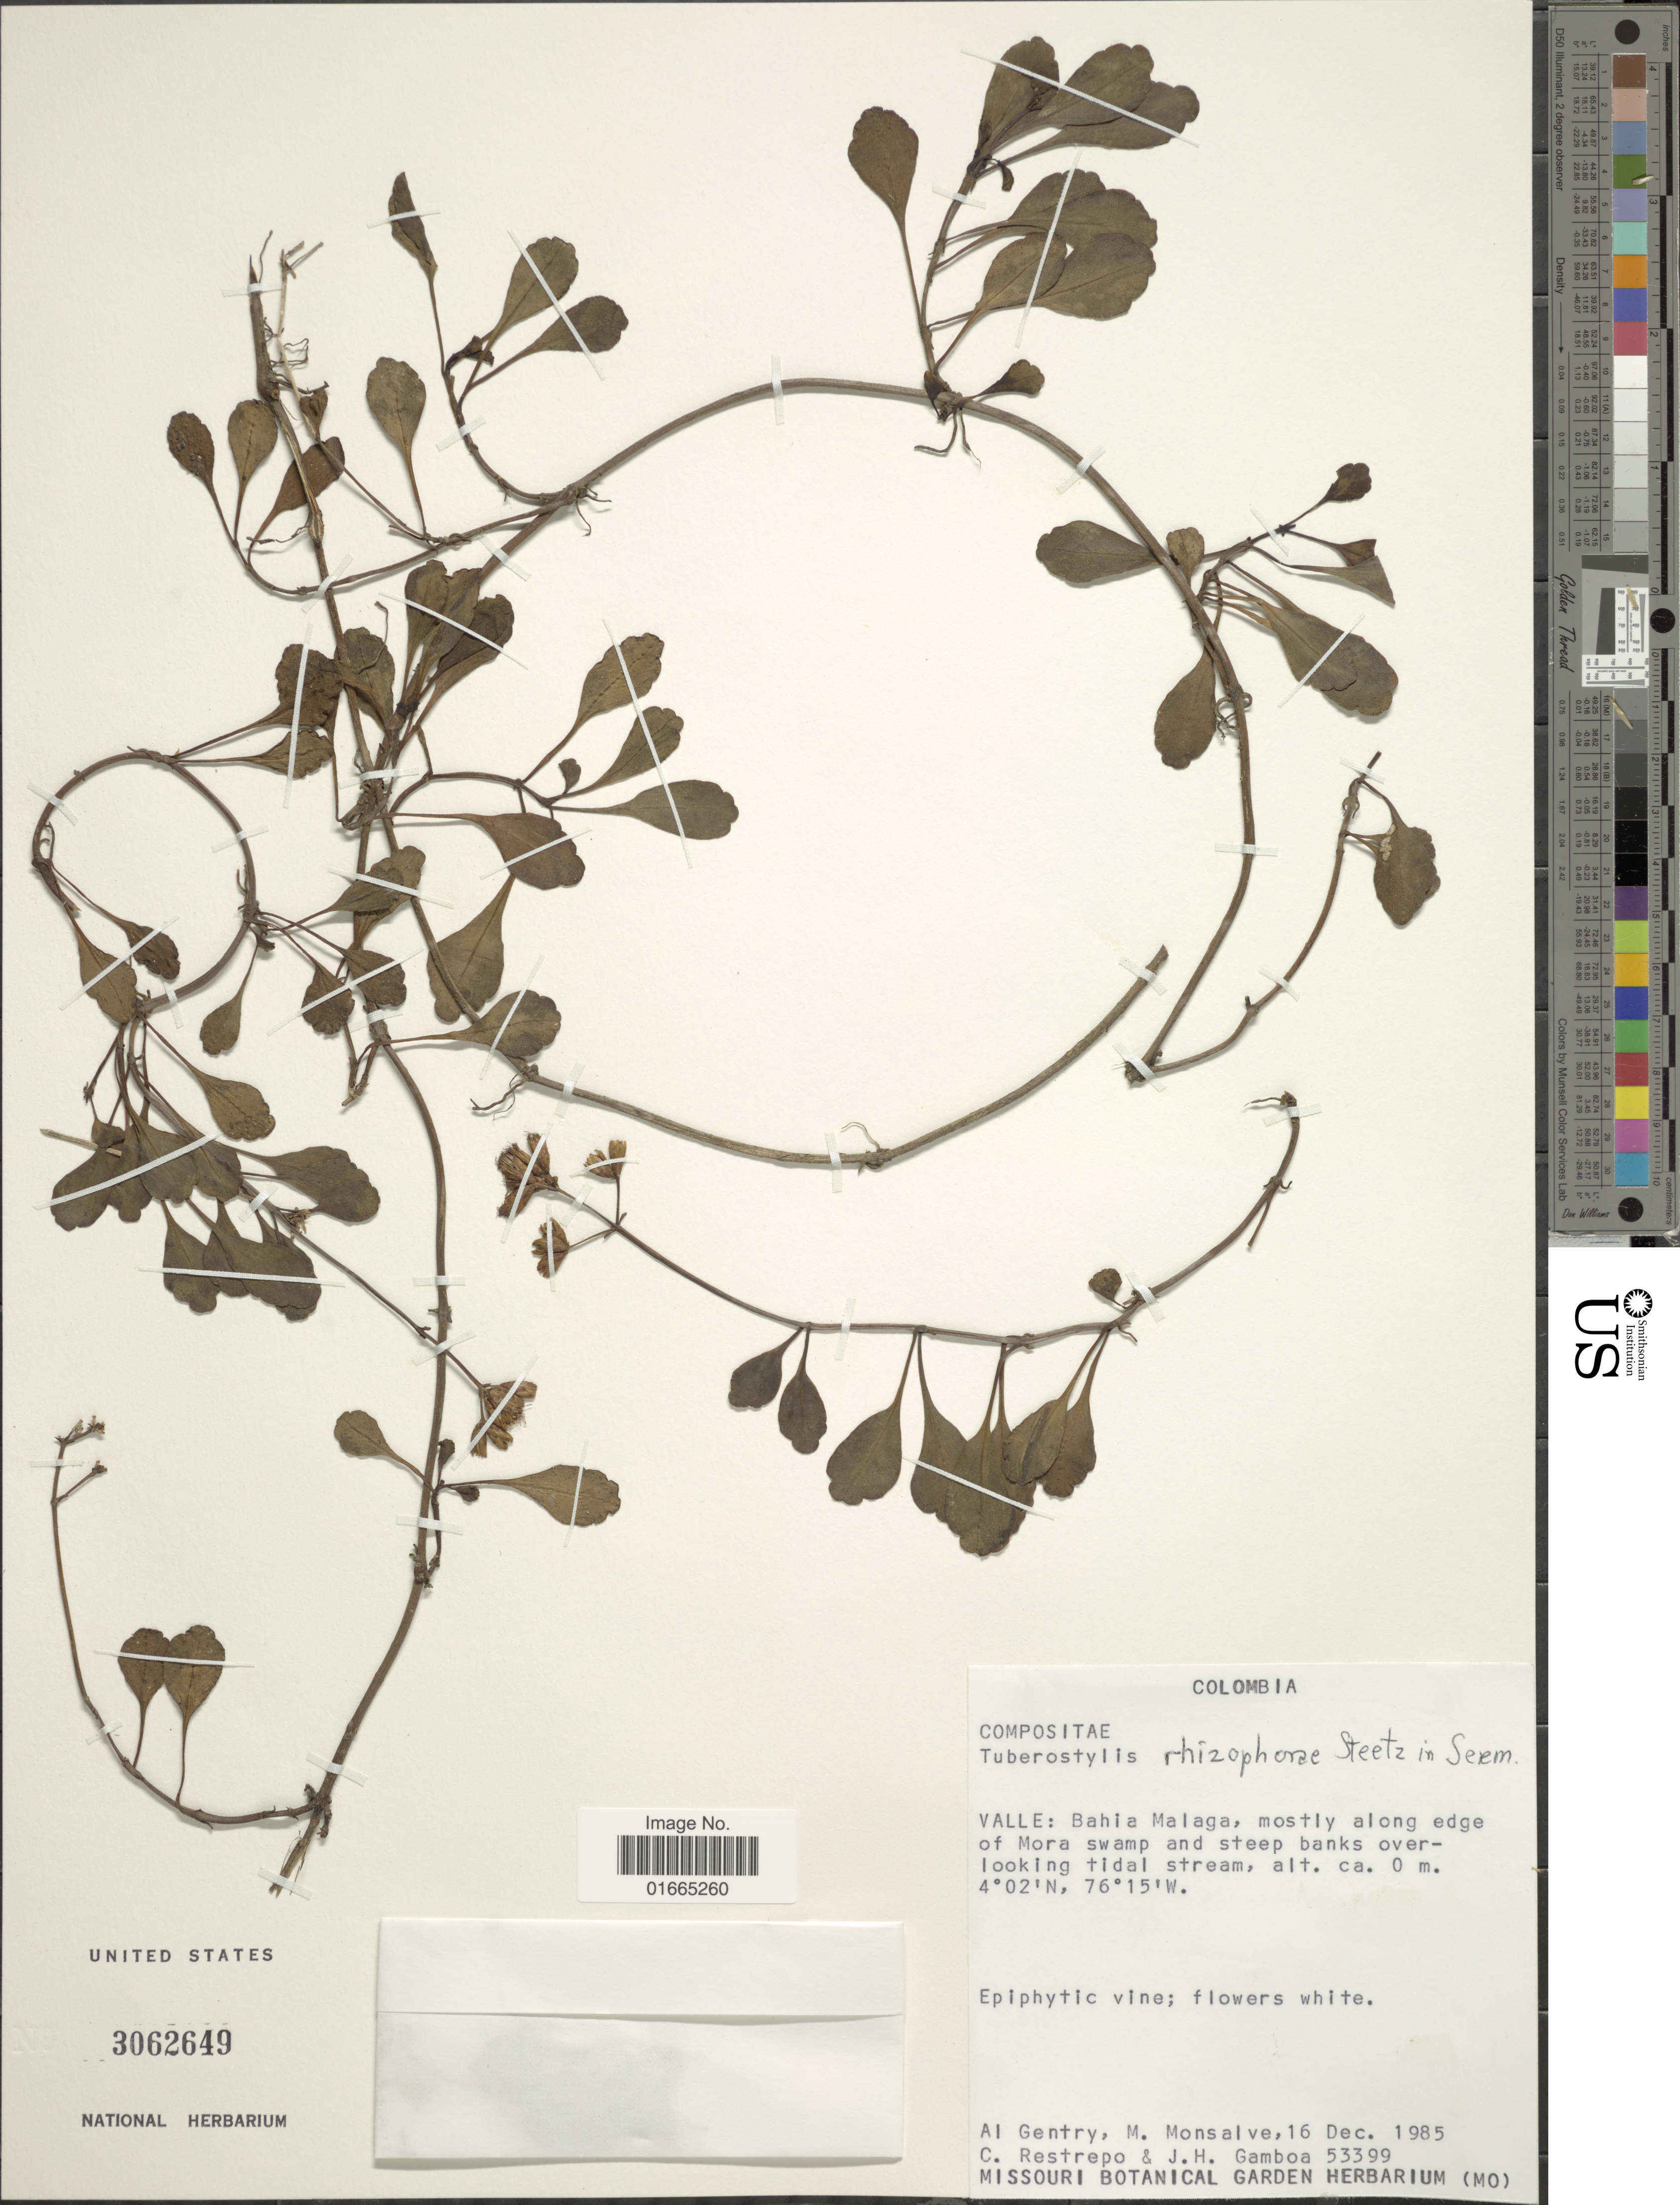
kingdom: Plantae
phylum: Tracheophyta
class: Magnoliopsida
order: Asterales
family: Asteraceae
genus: Tuberostylis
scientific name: Tuberostylis rhizophorae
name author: Steetz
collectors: A. H. Gentry, M. Monsalve, C. Restrepo & J. Gamboa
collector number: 53399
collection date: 1985-12-16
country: Colombia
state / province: Valle del Cauca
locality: Valle: Bahia Malaga, mostly along edge of Mora swamp and steep banks overlooking tidal stream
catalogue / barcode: US 3062649